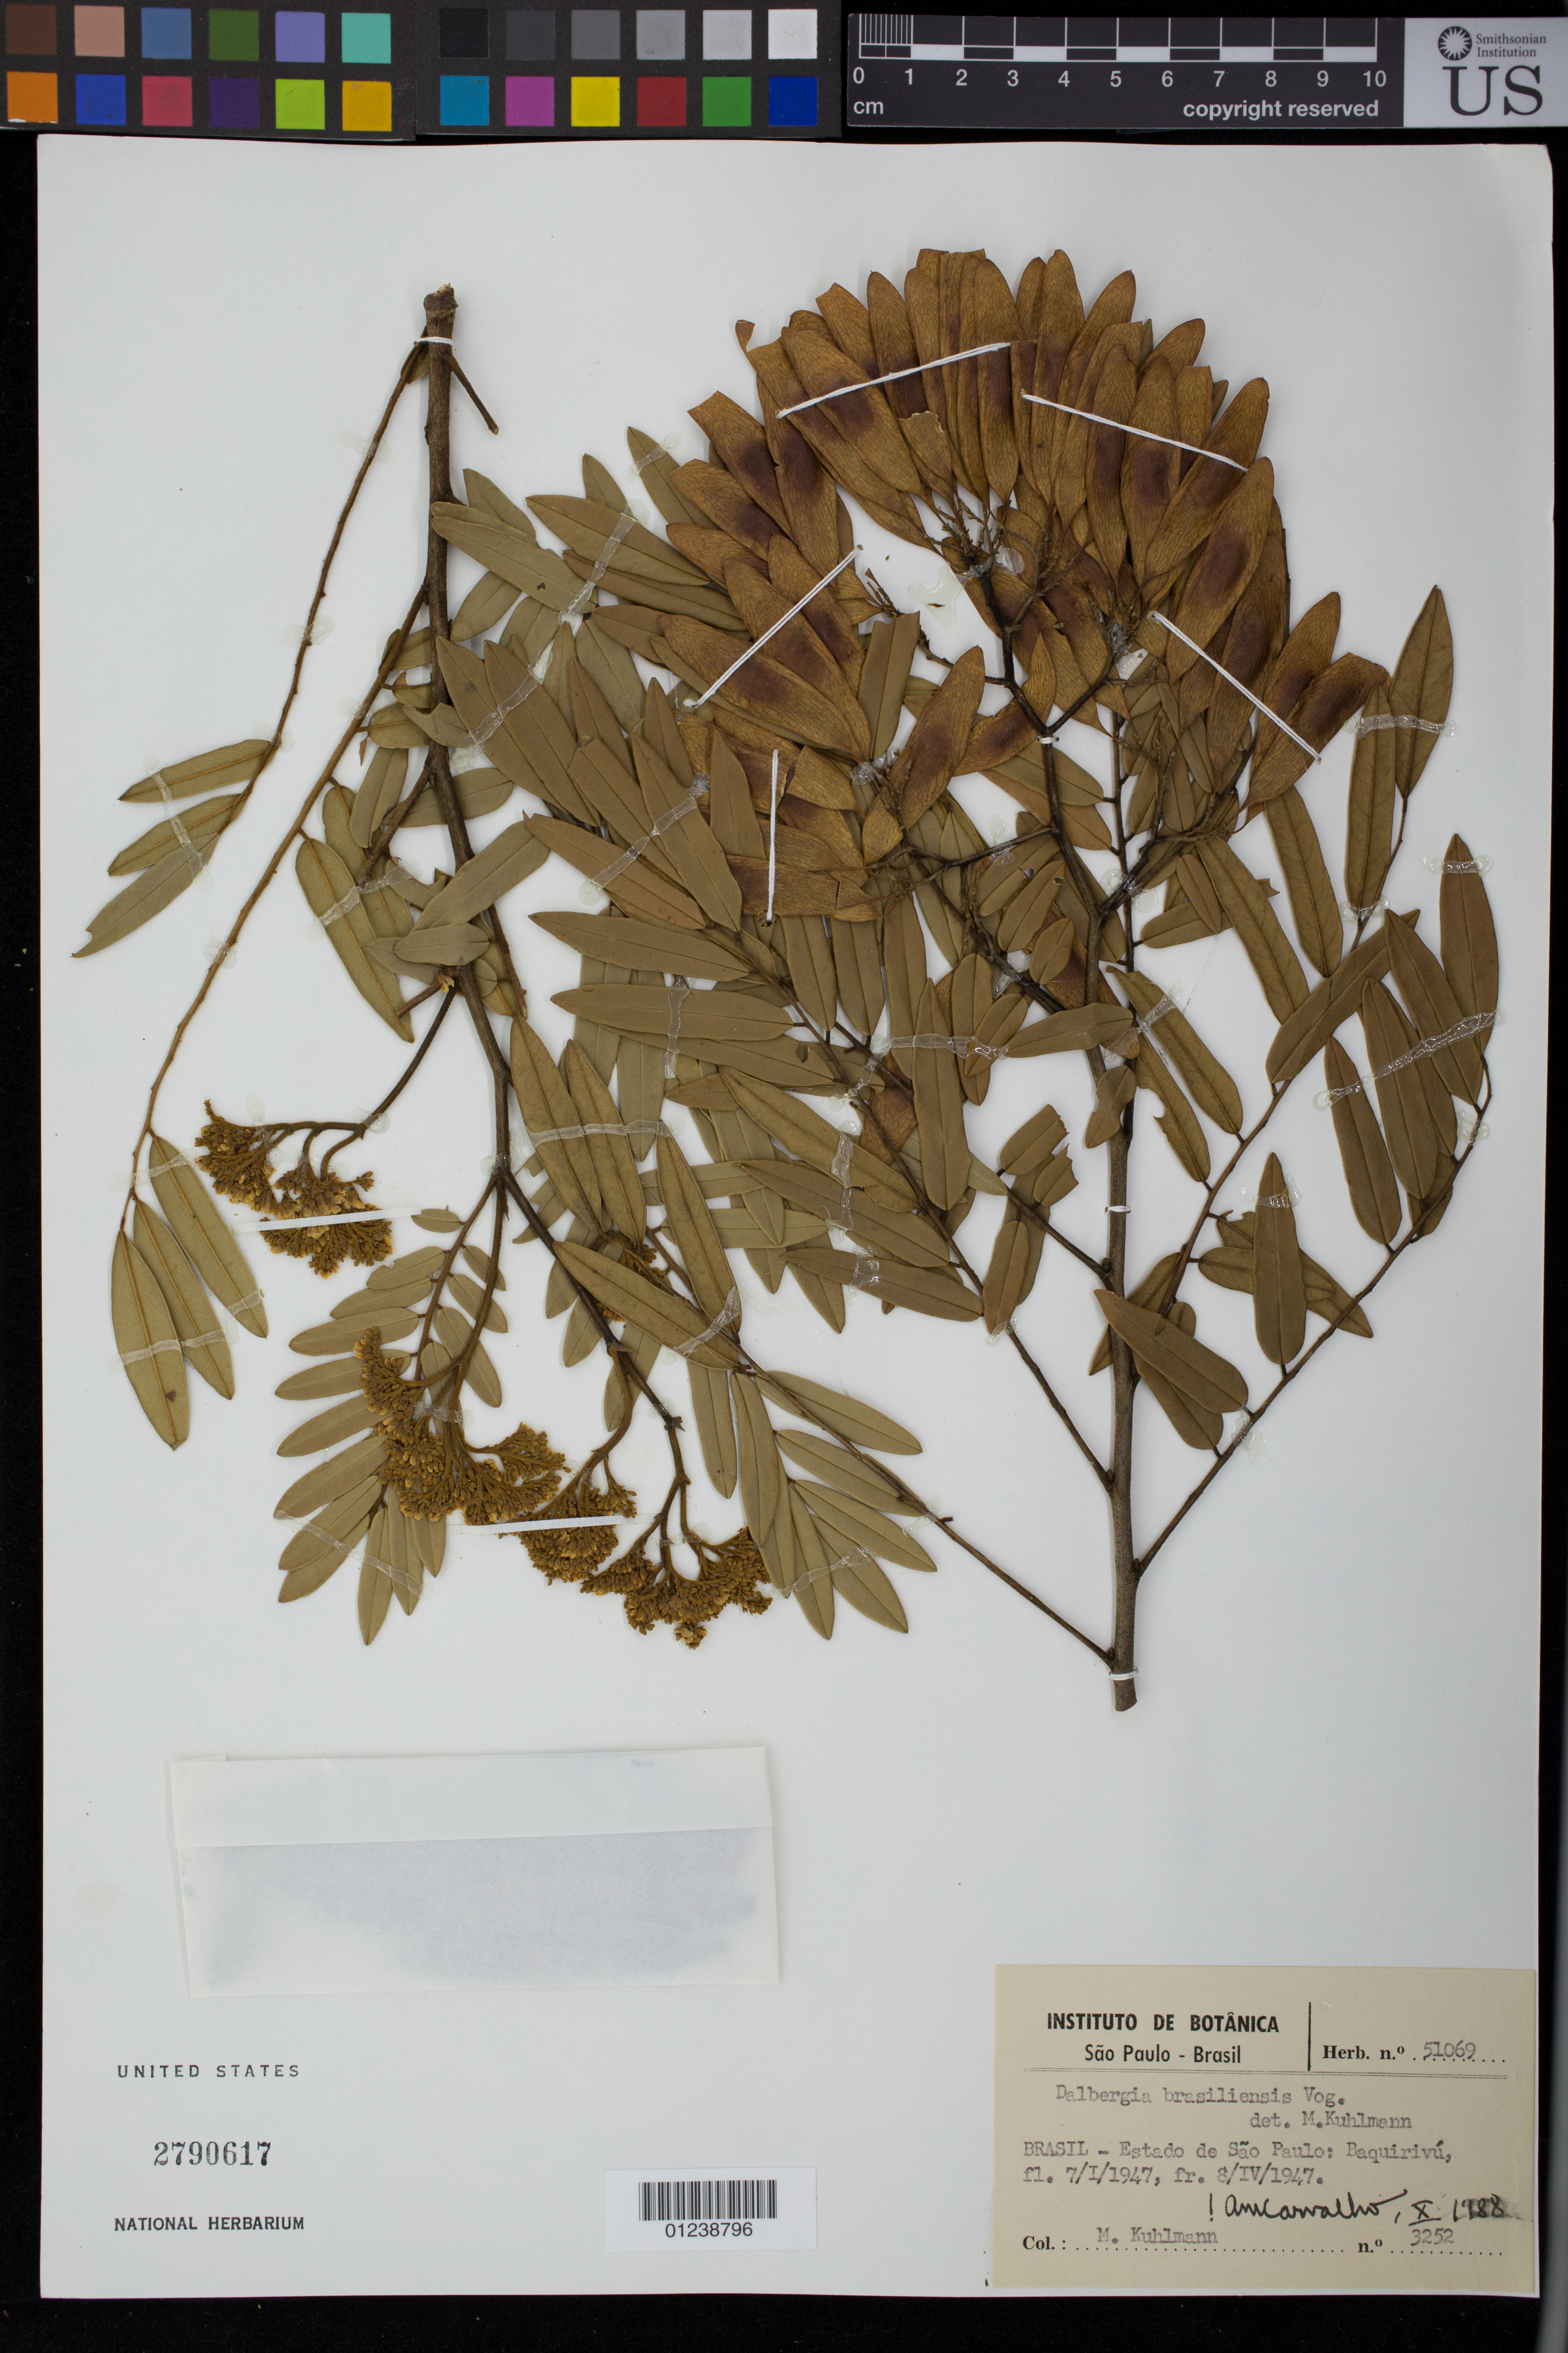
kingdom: Plantae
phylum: Tracheophyta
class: Magnoliopsida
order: Fabales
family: Fabaceae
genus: Dalbergia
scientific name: Dalbergia brasiliensis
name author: Vogel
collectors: M. Kuhlmann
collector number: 3252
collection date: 1947-01-07/1947-04-08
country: Brazil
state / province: São Paulo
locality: Baquirivu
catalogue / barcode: US 2790617